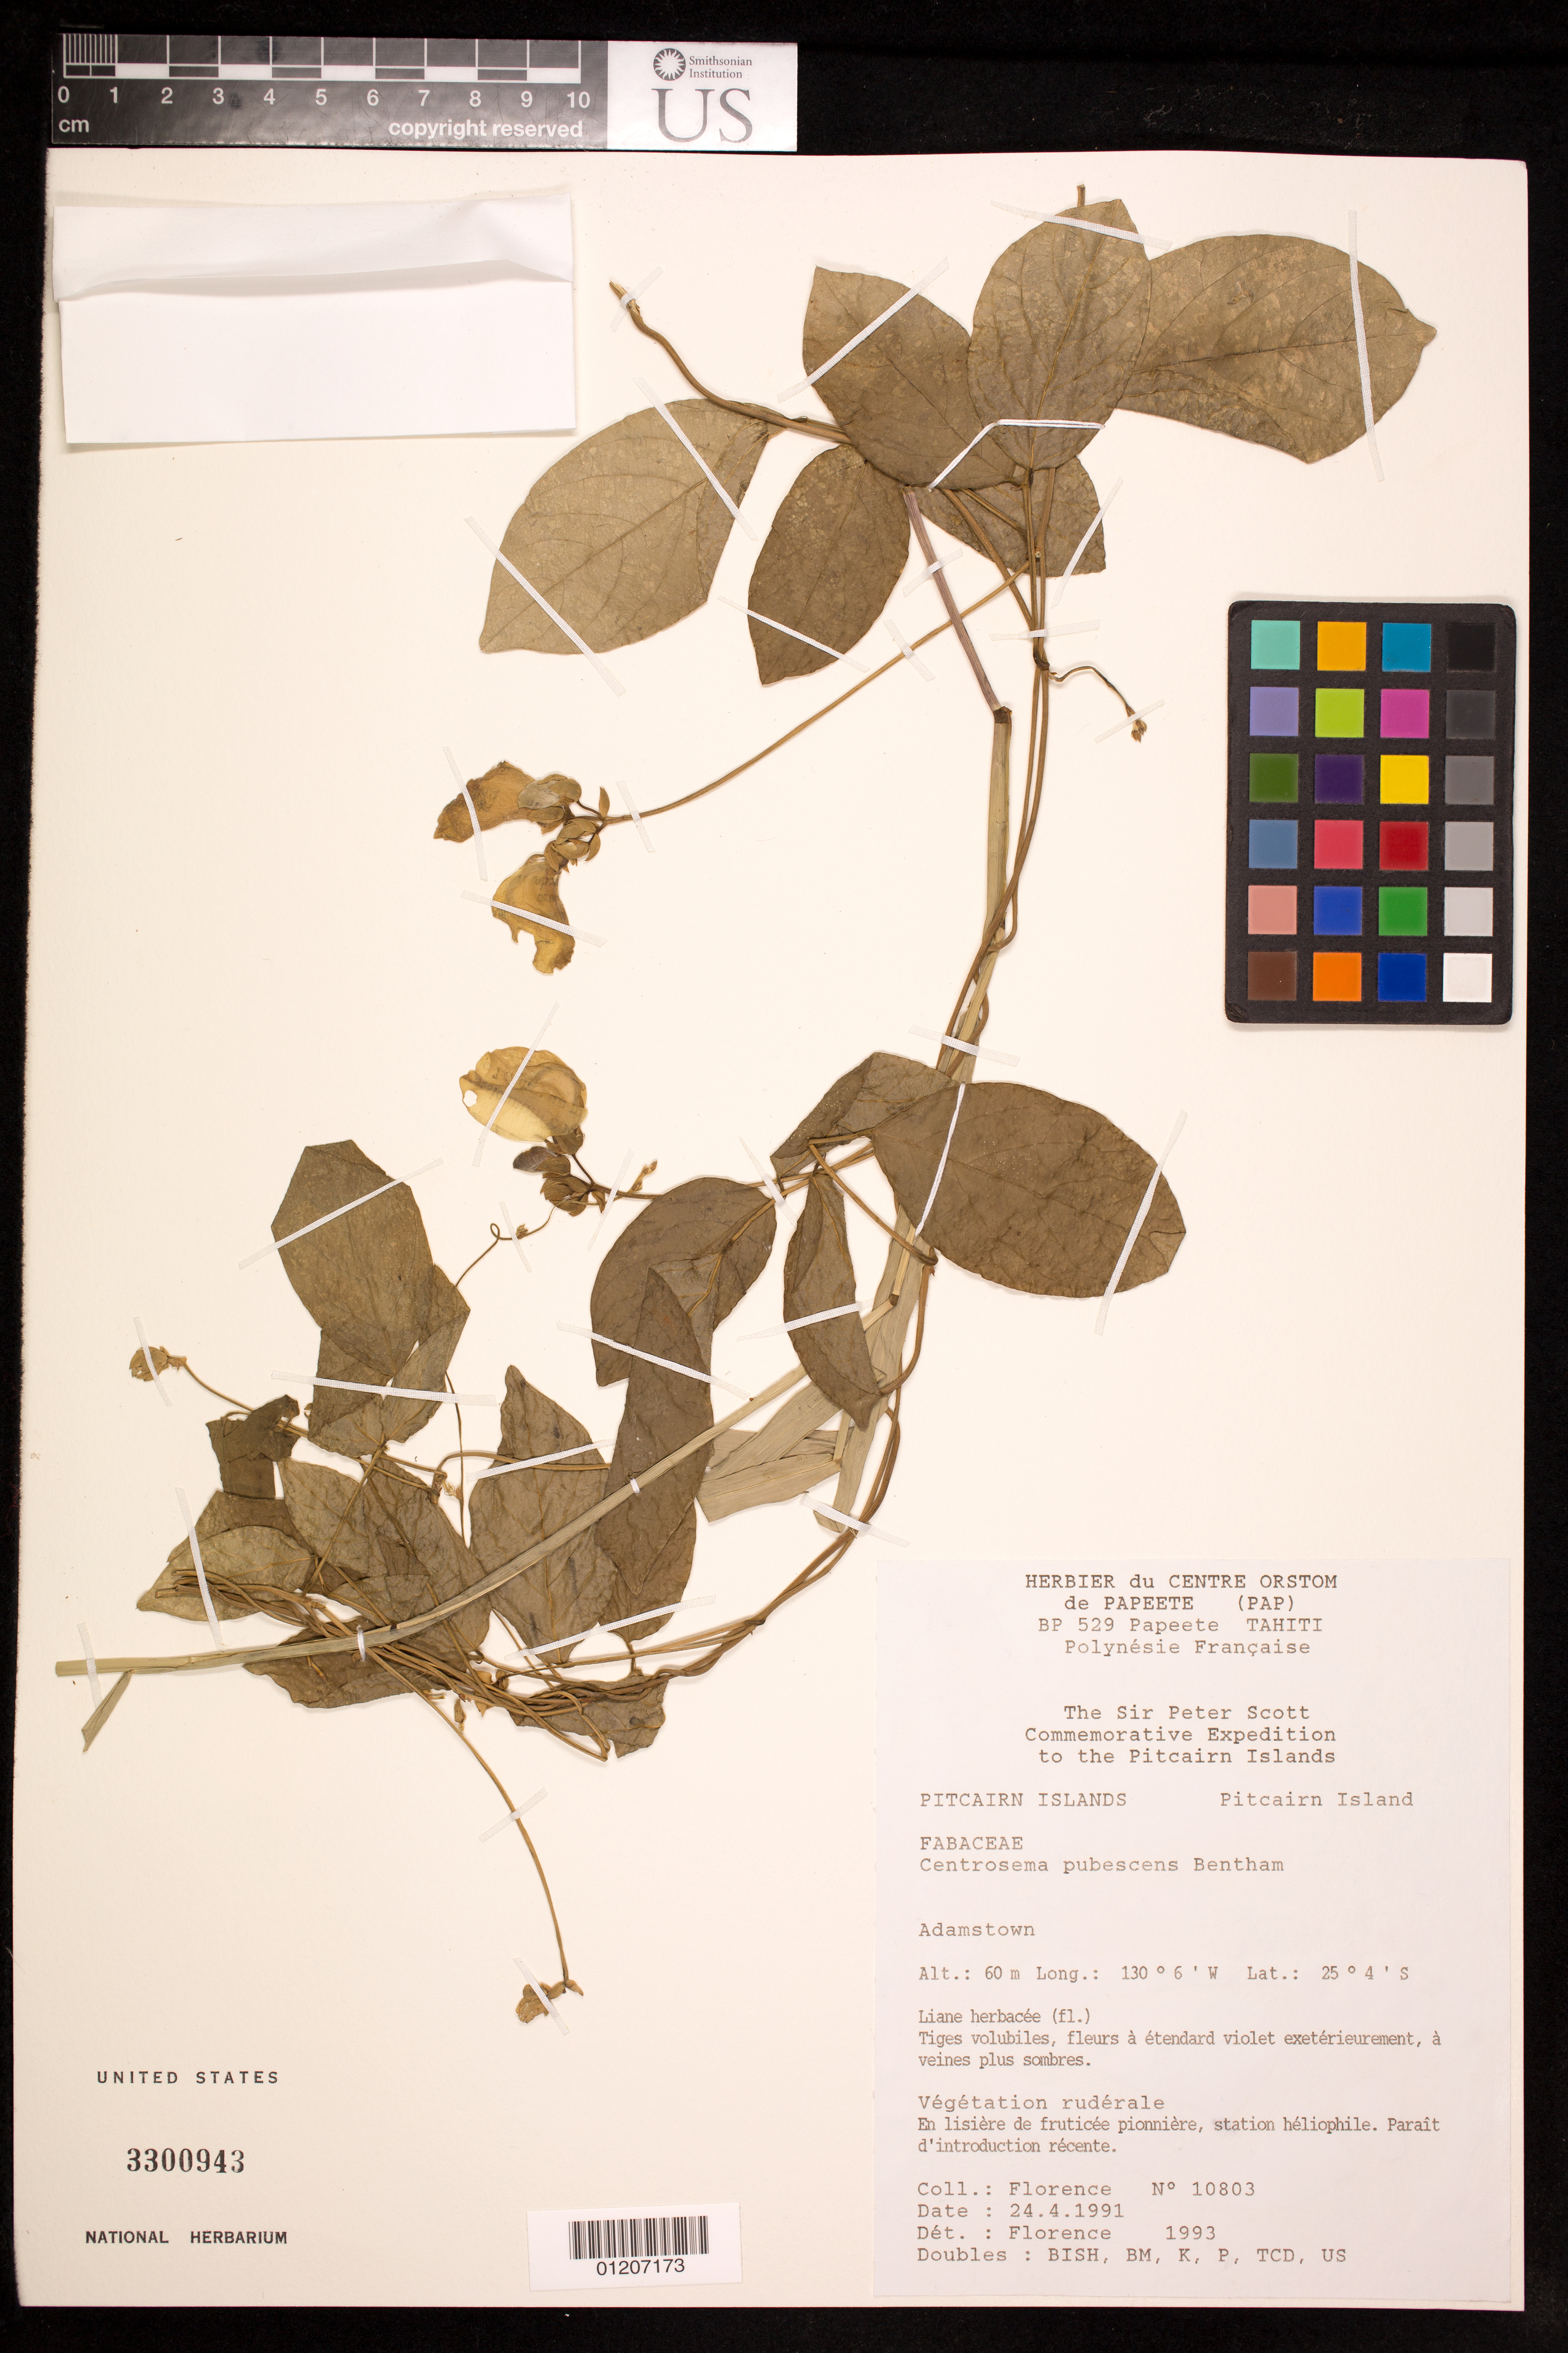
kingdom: Plantae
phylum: Tracheophyta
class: Magnoliopsida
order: Fabales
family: Fabaceae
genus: Centrosema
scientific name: Centrosema pubescens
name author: Benth.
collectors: -. Florence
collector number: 10803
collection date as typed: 24 Apr 1991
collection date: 1991-04-24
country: Pitcairn Islands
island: Pitcairn Island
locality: Adamstown. [locality originally put under tahiti, society is., french polynesia.]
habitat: En liisière de fruticèe pionnière, station hèliophile.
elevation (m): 60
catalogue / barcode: US 3300943